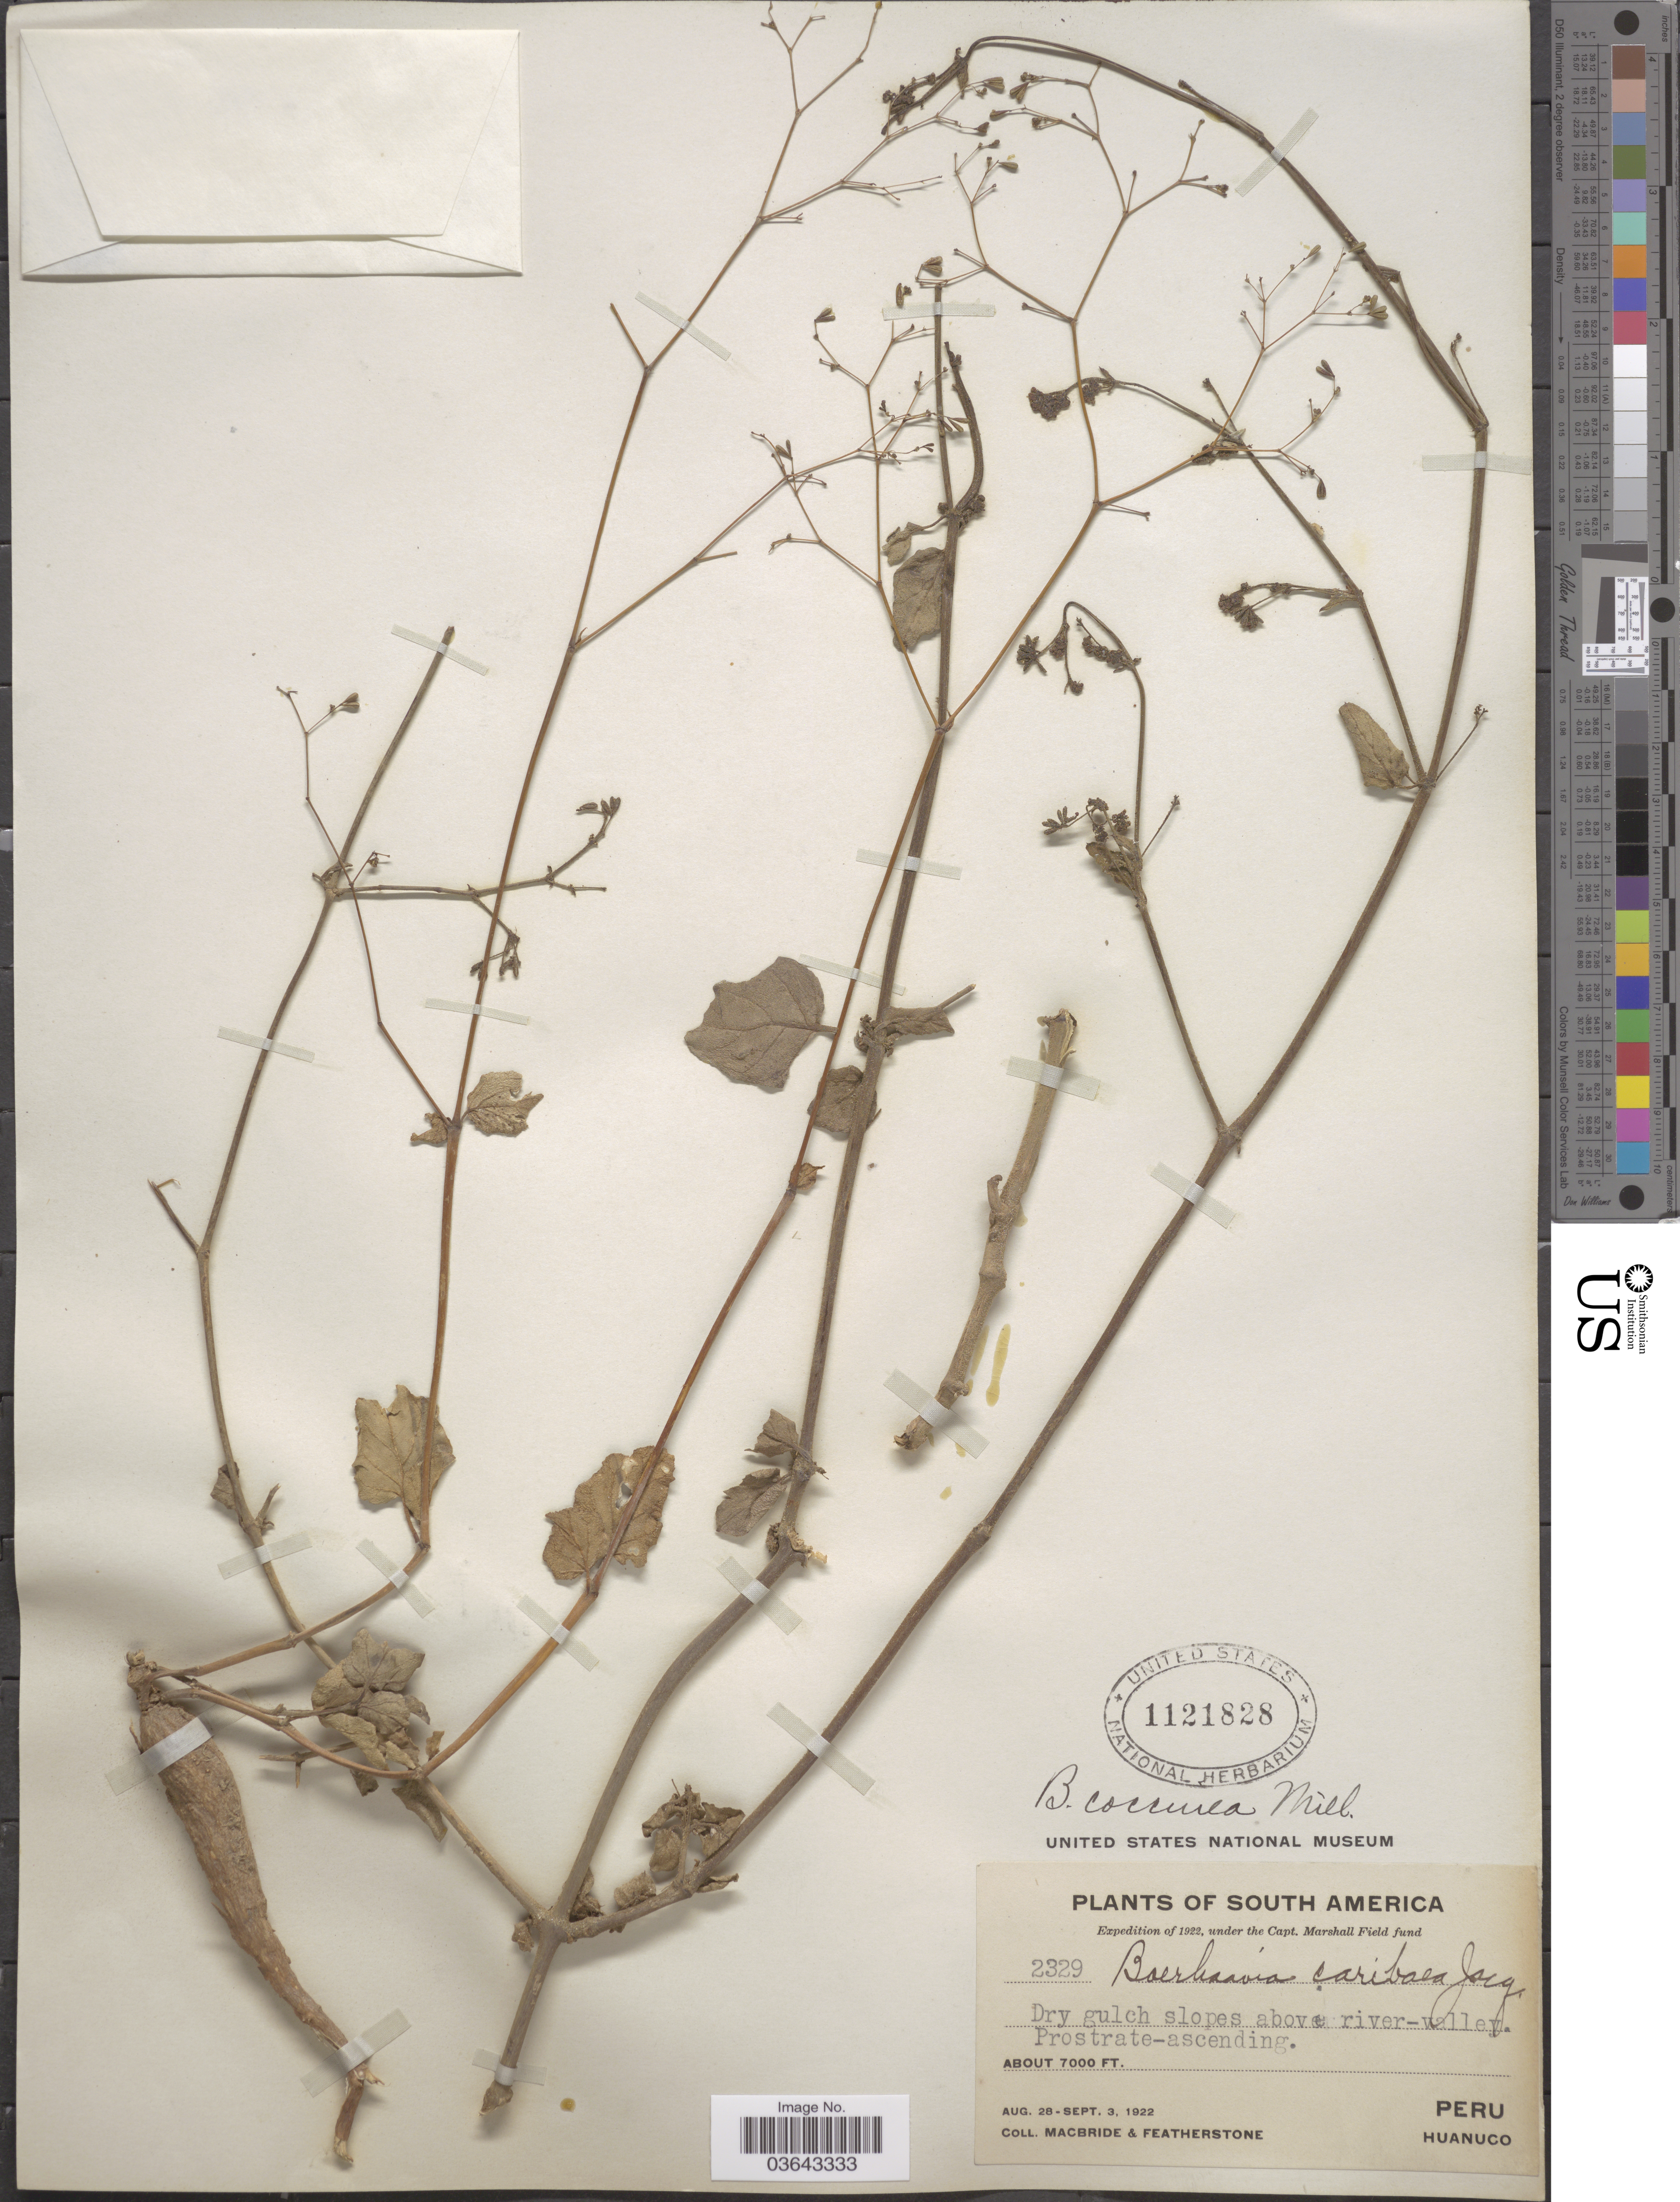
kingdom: Plantae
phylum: Tracheophyta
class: Magnoliopsida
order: Caryophyllales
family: Nyctaginaceae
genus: Boerhavia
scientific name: Boerhavia diffusa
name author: L.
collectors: Macbride, -- & -. Featherstone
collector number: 2329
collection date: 1922-08-28/1922-09-03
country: Peru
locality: Huanuco.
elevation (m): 2134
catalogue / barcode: US 1121828